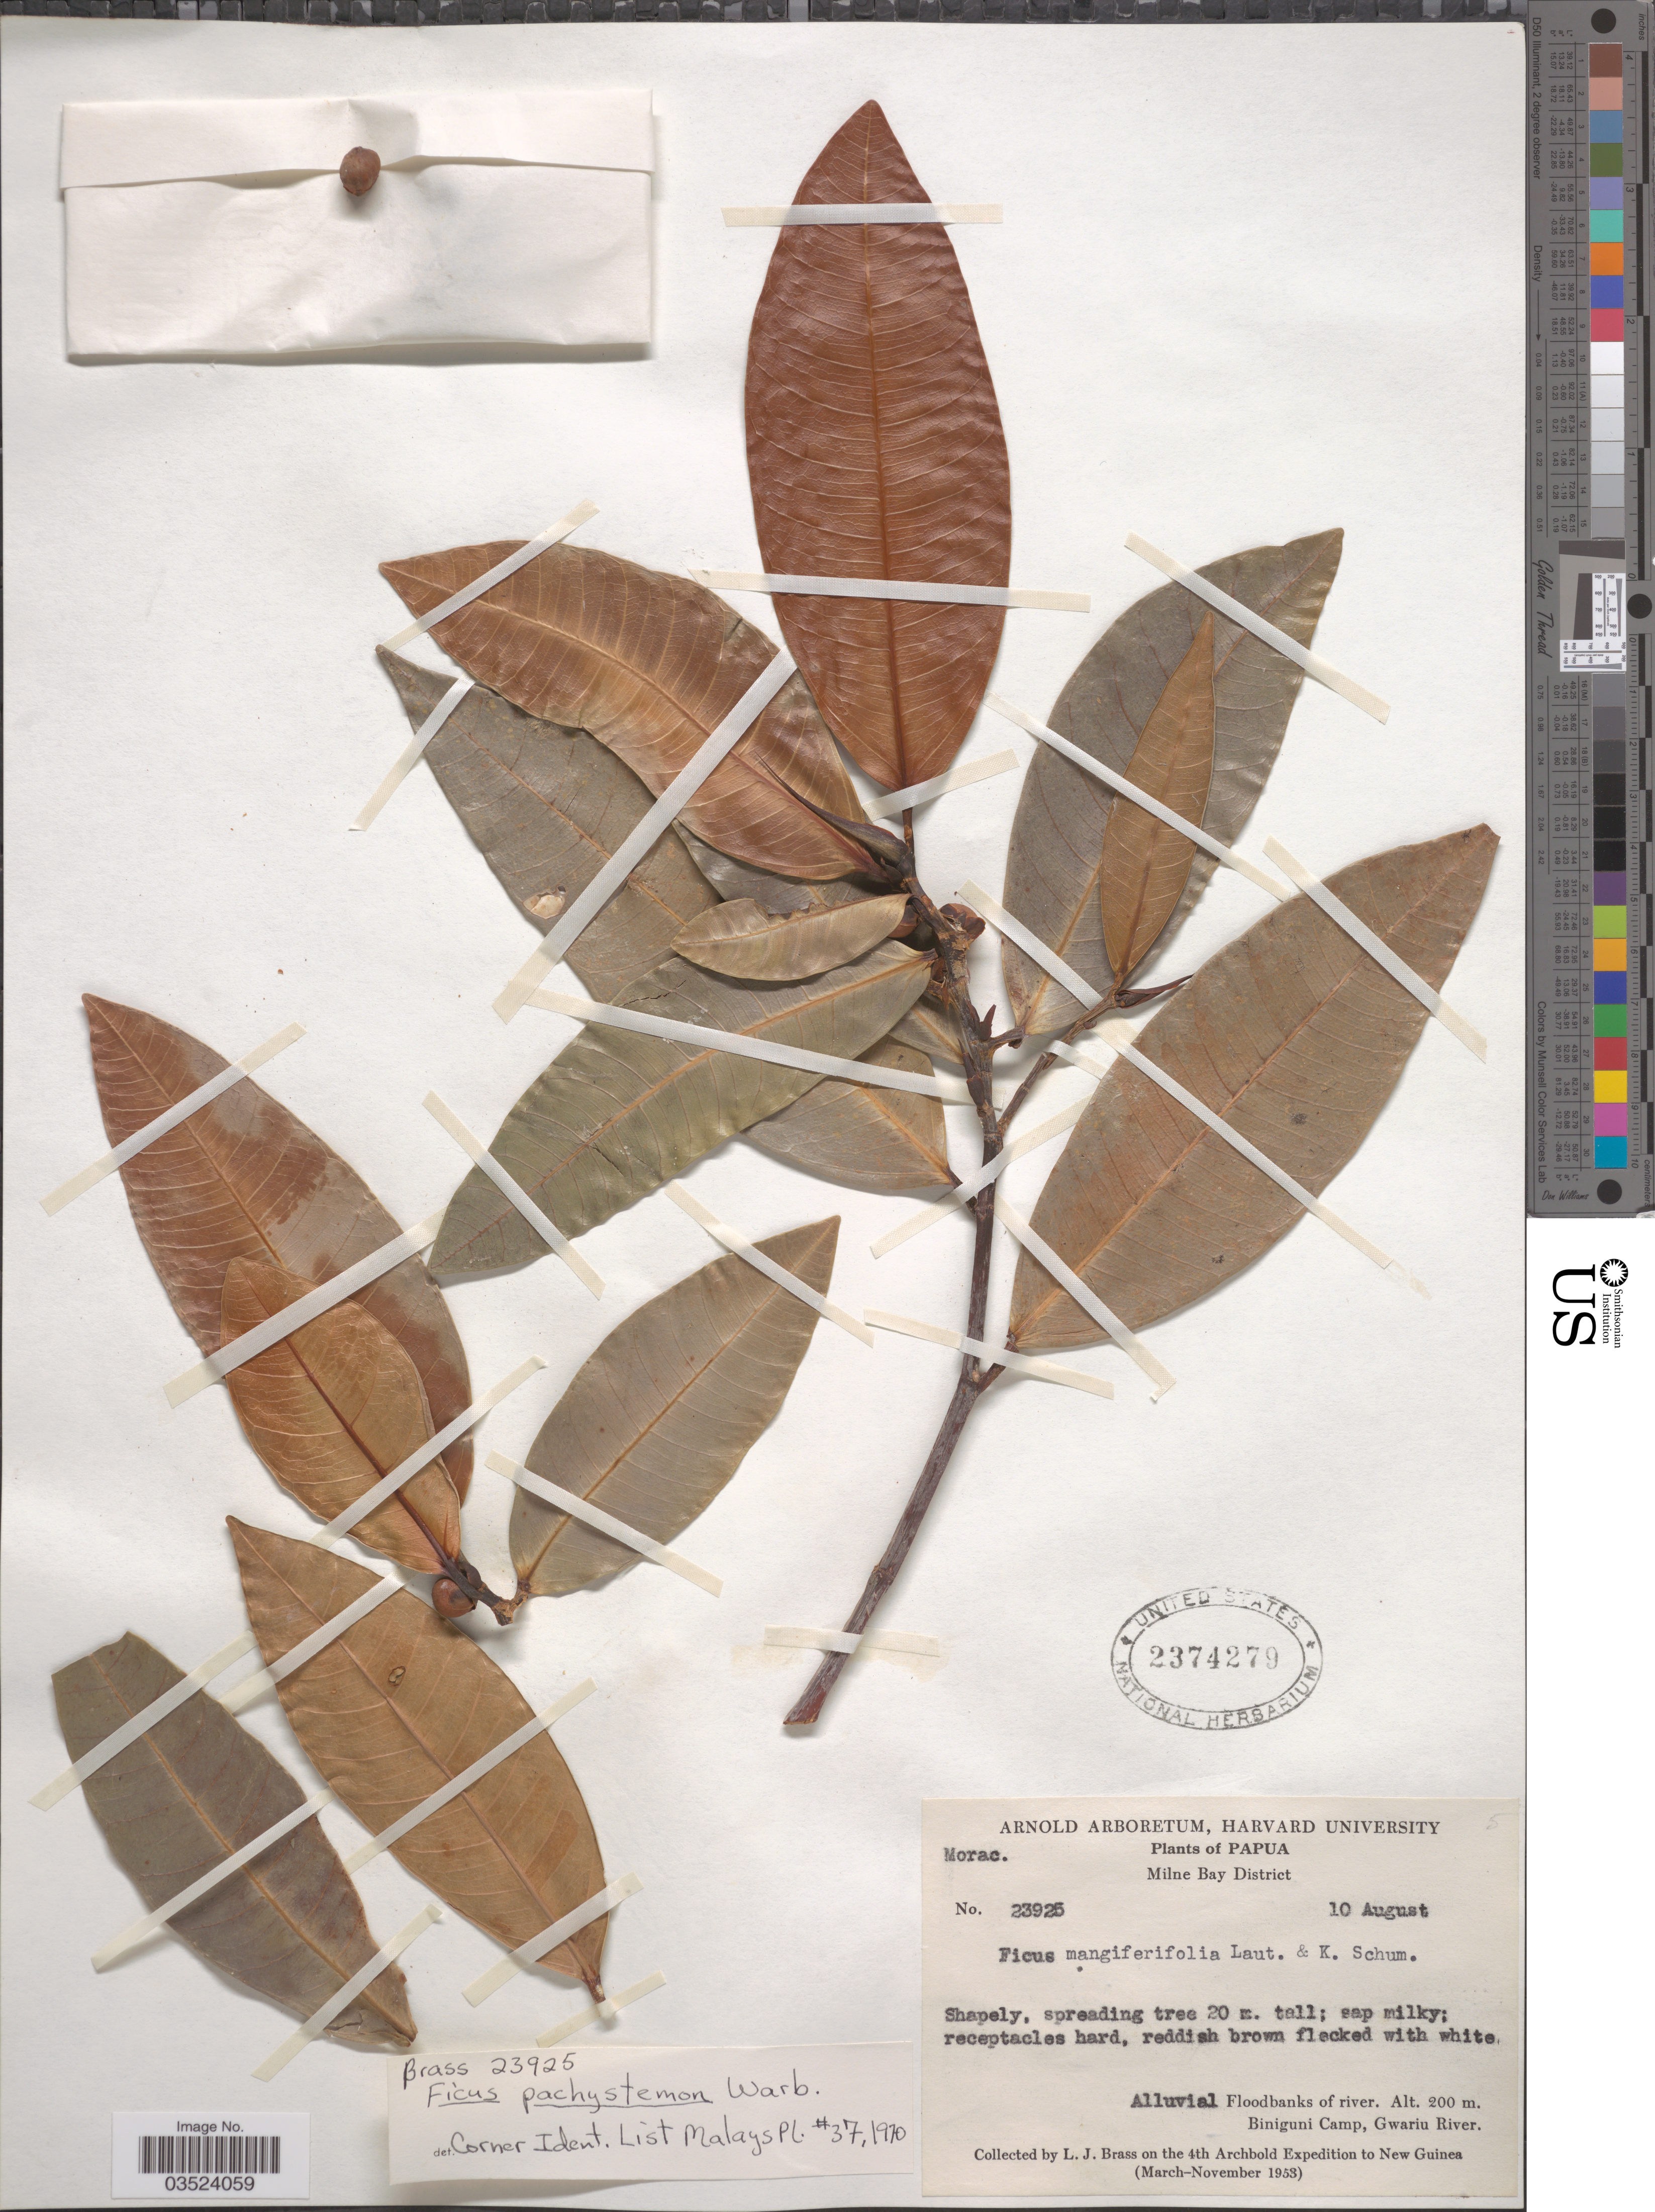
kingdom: Plantae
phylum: Tracheophyta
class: Magnoliopsida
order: Rosales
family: Moraceae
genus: Ficus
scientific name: Ficus pachystemon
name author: Warb.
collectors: L. J. Brass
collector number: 23925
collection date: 1953-08-10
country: Papua New Guinea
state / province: Milne Bay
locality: Papua. Milne Bay District. Biniguni Camp, Gwariu River.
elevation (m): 200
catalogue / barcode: US 2374279